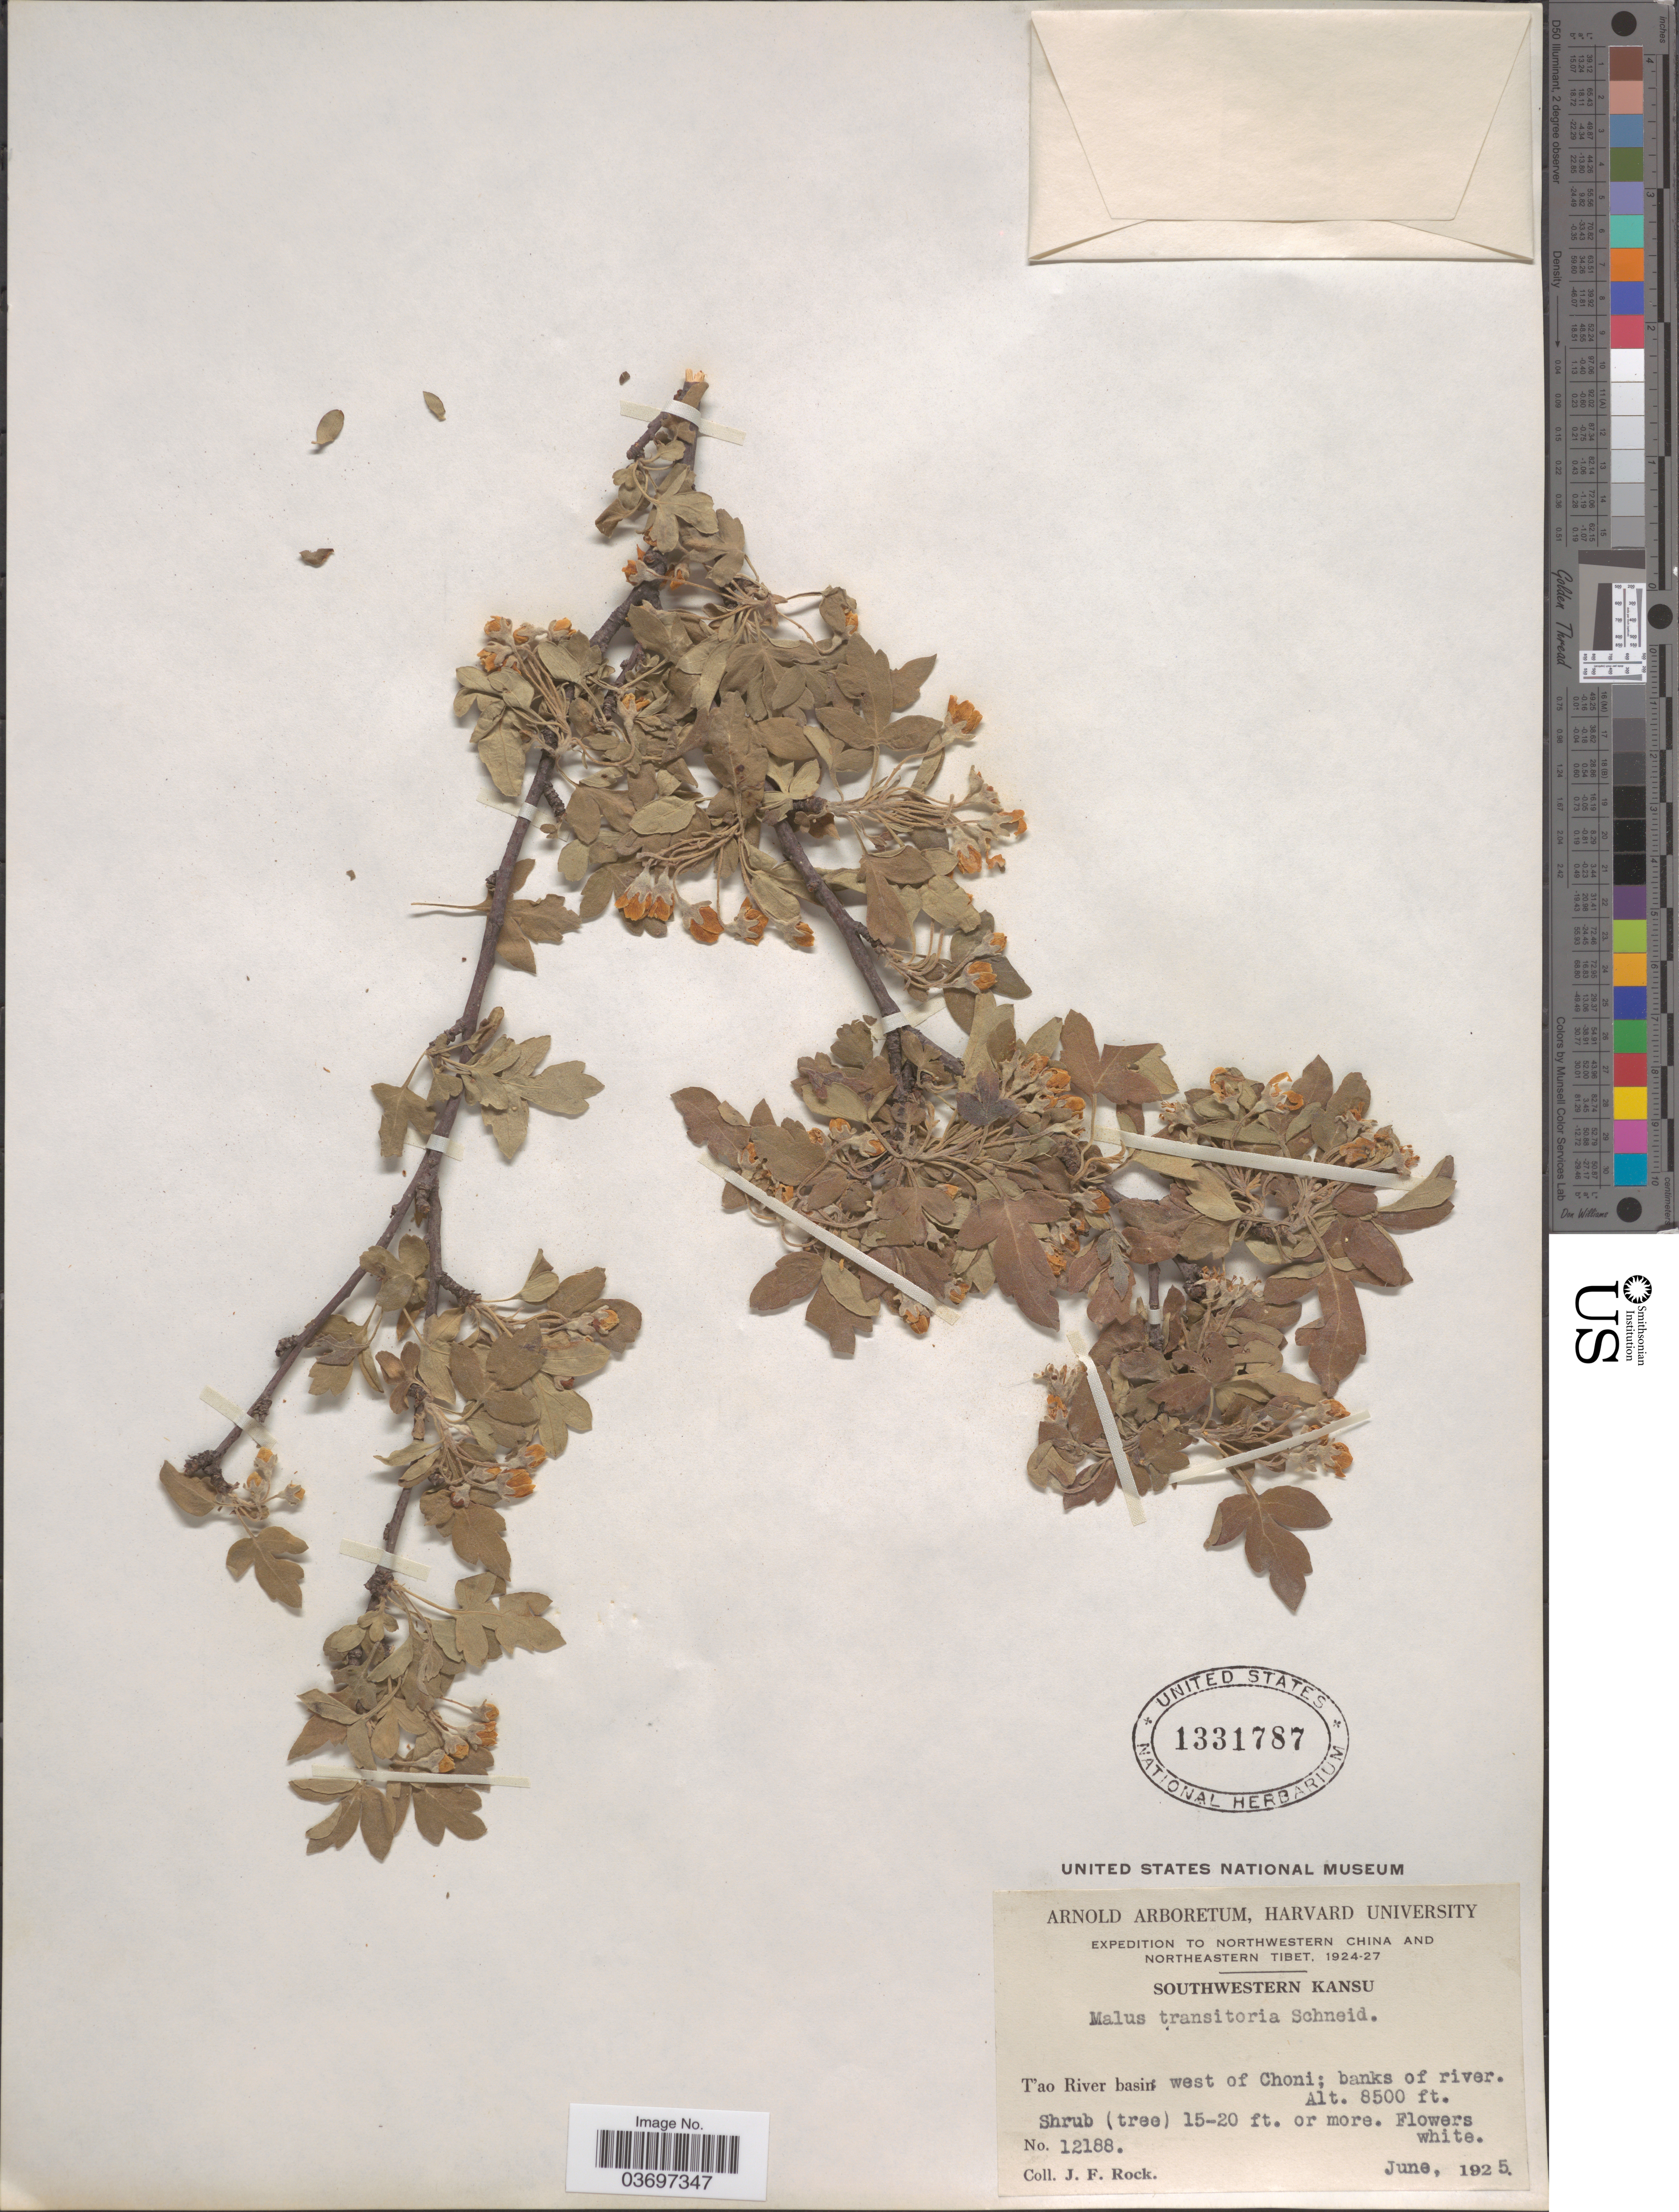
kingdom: Plantae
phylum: Tracheophyta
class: Magnoliopsida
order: Rosales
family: Rosaceae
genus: Malus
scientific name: Malus transitoria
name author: (Batalin) C.K. Schneid.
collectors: J. Rock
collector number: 12188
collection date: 1925-06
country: China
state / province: Gansu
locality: Southwestern Kansu. T'ao River basin: west of Choni; banks of river.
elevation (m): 2591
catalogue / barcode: US 1331787